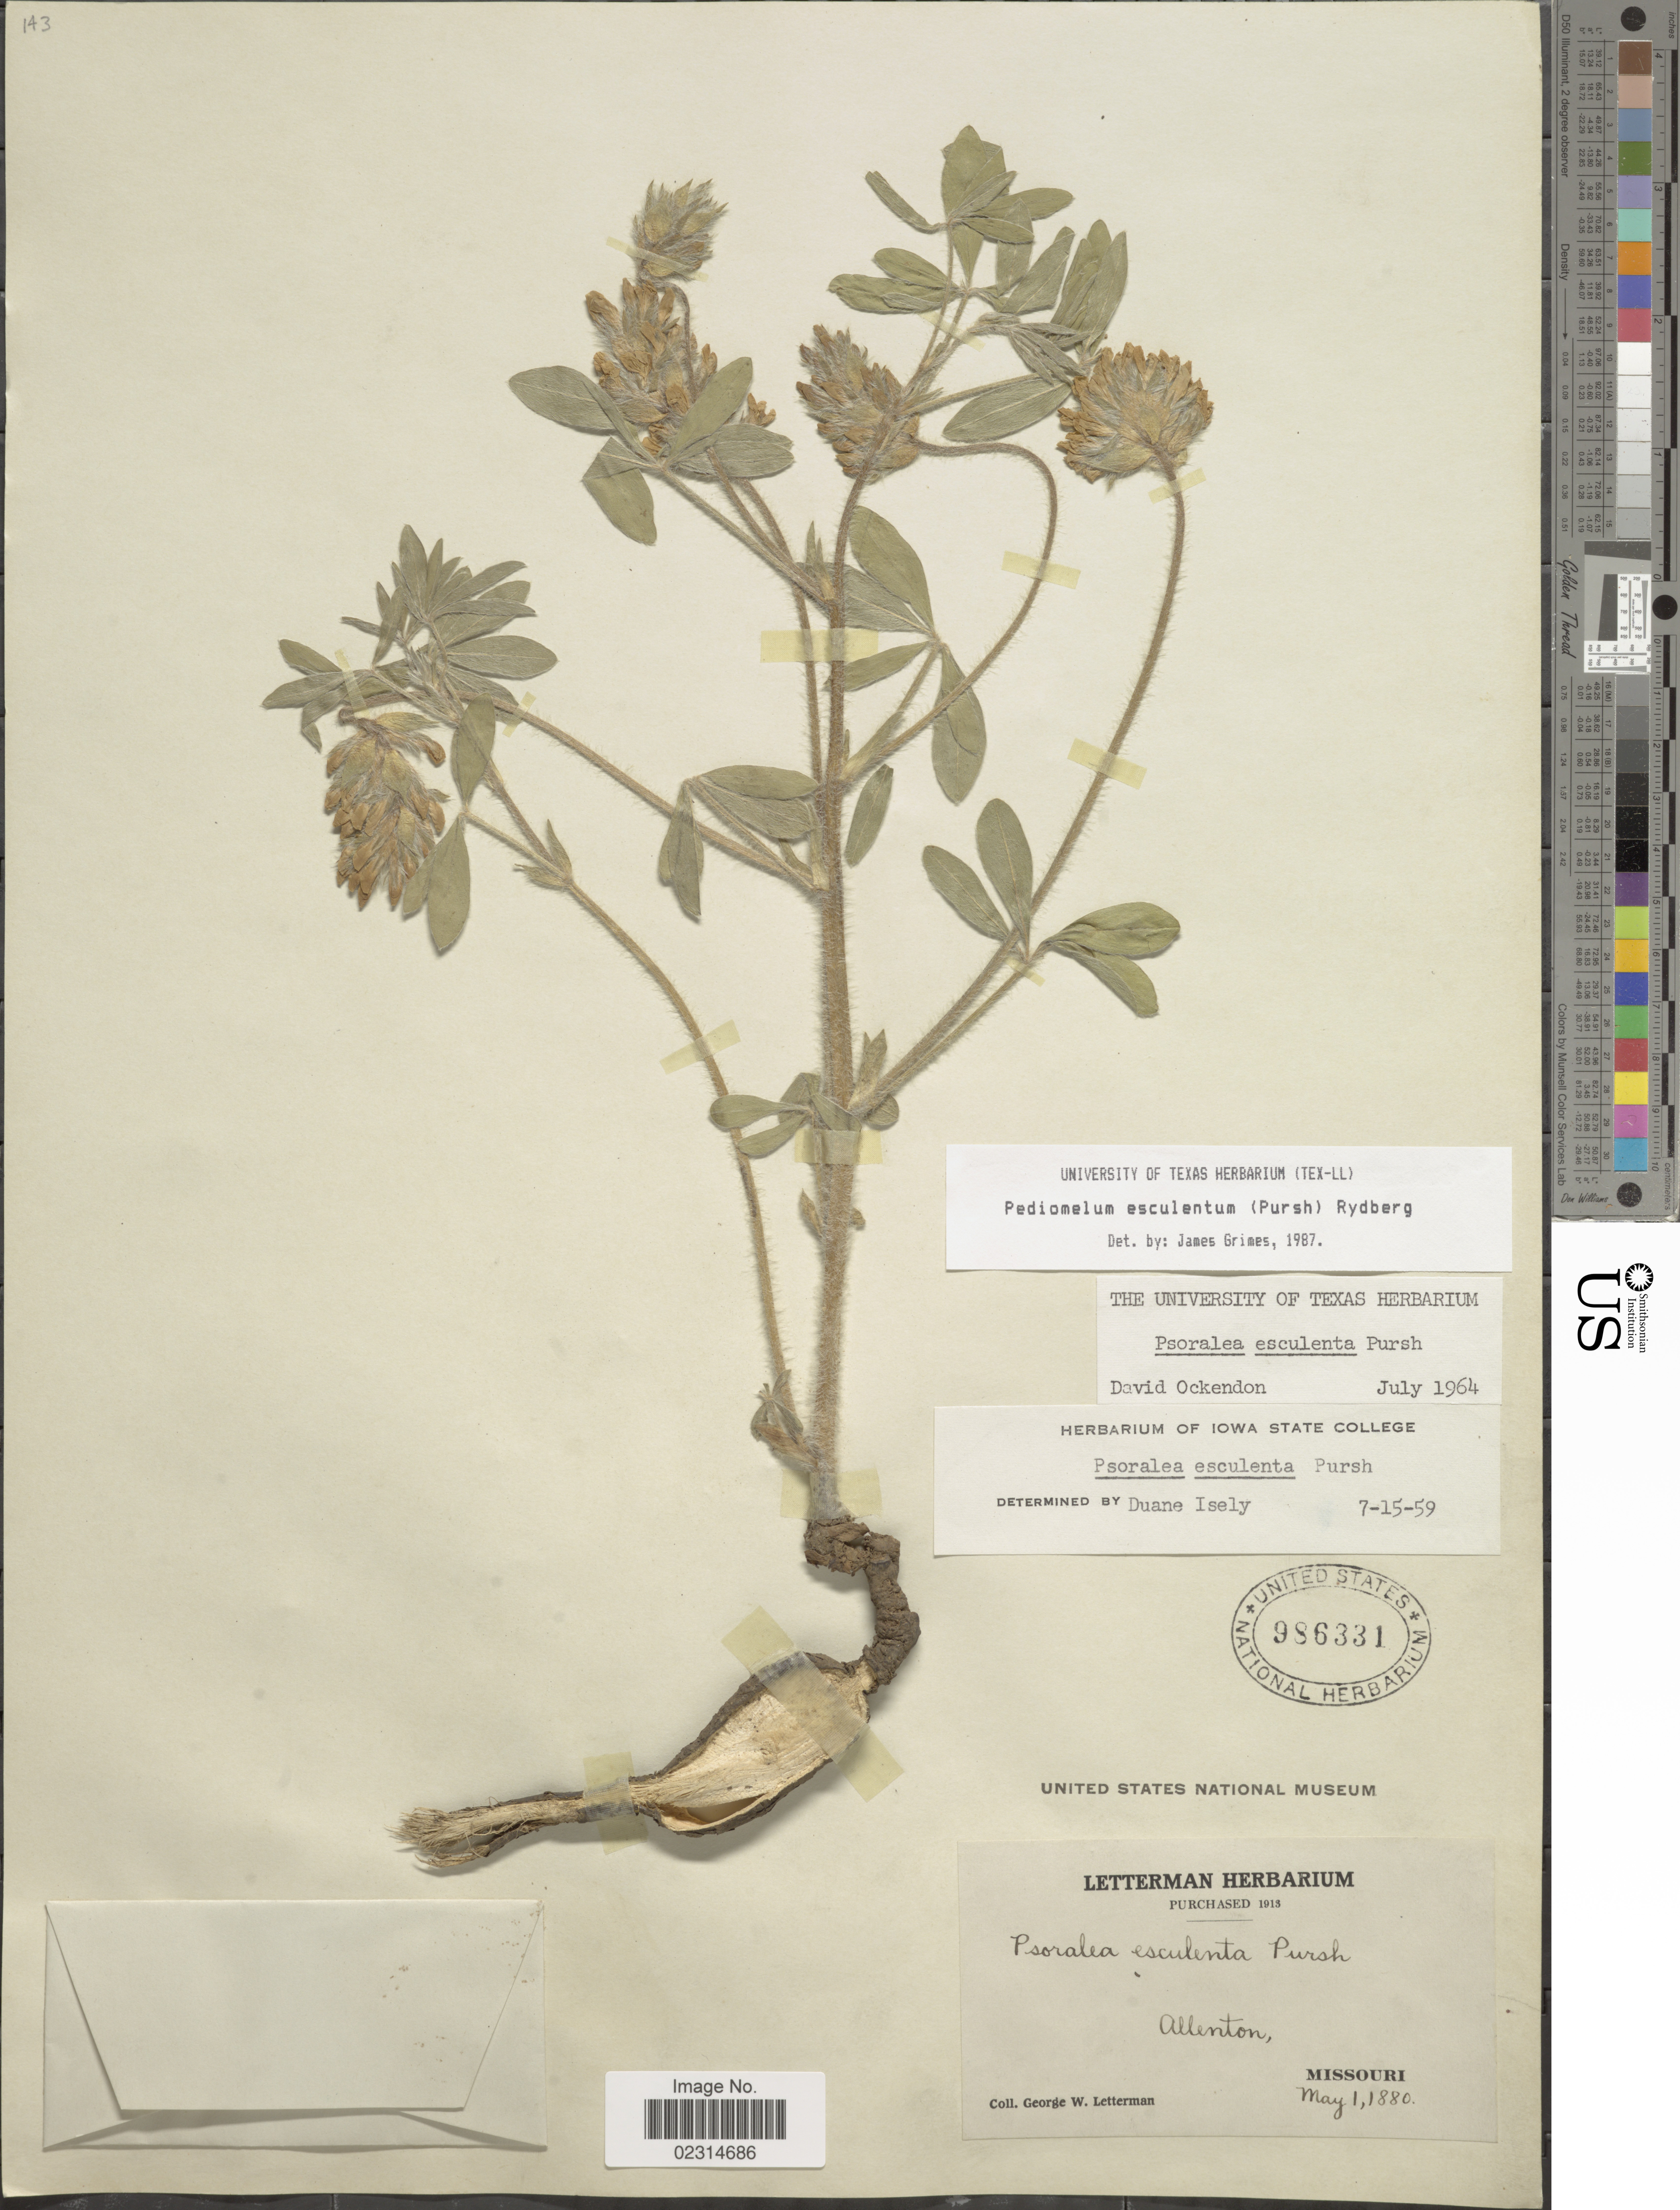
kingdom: Plantae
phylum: Tracheophyta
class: Magnoliopsida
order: Fabales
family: Fabaceae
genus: Pediomelum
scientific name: Pediomelum esculentum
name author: (Pursh) Rydb.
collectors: G. W. Letterman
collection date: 1880-05-01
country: United States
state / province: Missouri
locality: Allenton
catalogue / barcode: US 986331